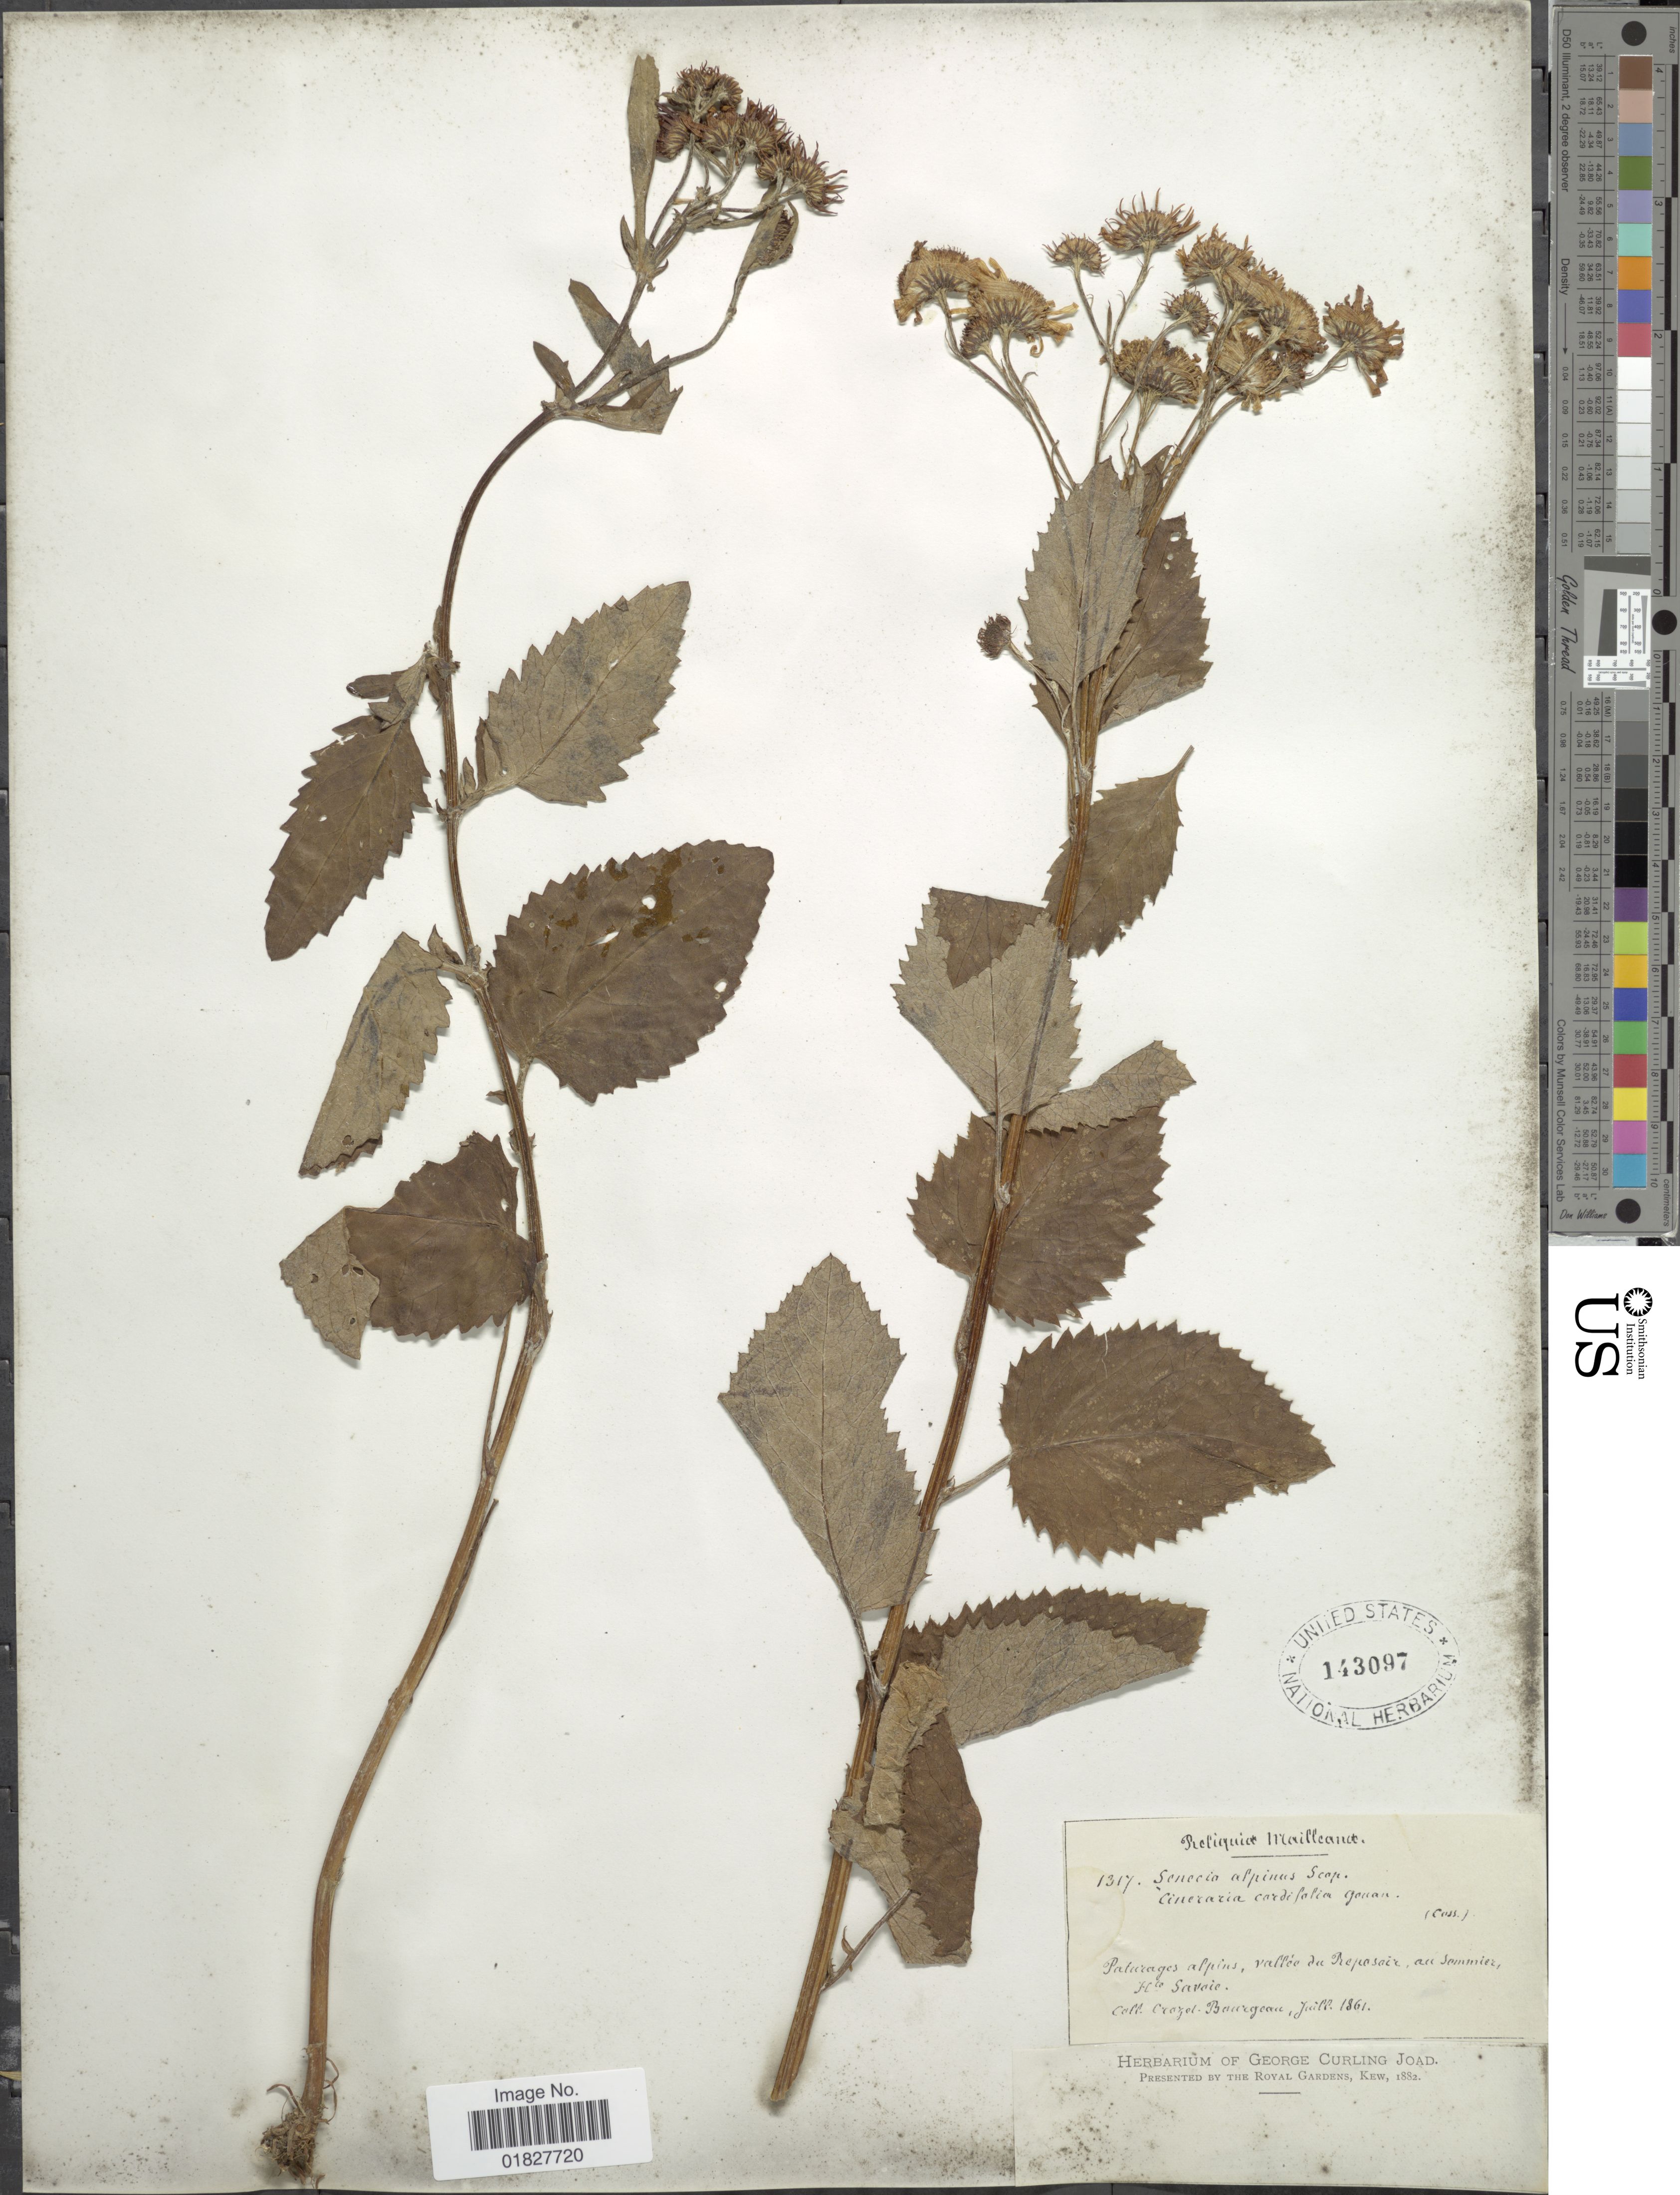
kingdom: Plantae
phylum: Tracheophyta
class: Magnoliopsida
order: Asterales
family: Asteraceae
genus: Jacobaea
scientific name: Jacobaea alpina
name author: (L.) Moench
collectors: C. Bourgeau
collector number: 1317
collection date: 1861-07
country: France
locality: Paturages alpins, vallee du Reposoir, au Sommier Hto. Savoie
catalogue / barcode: US 143097